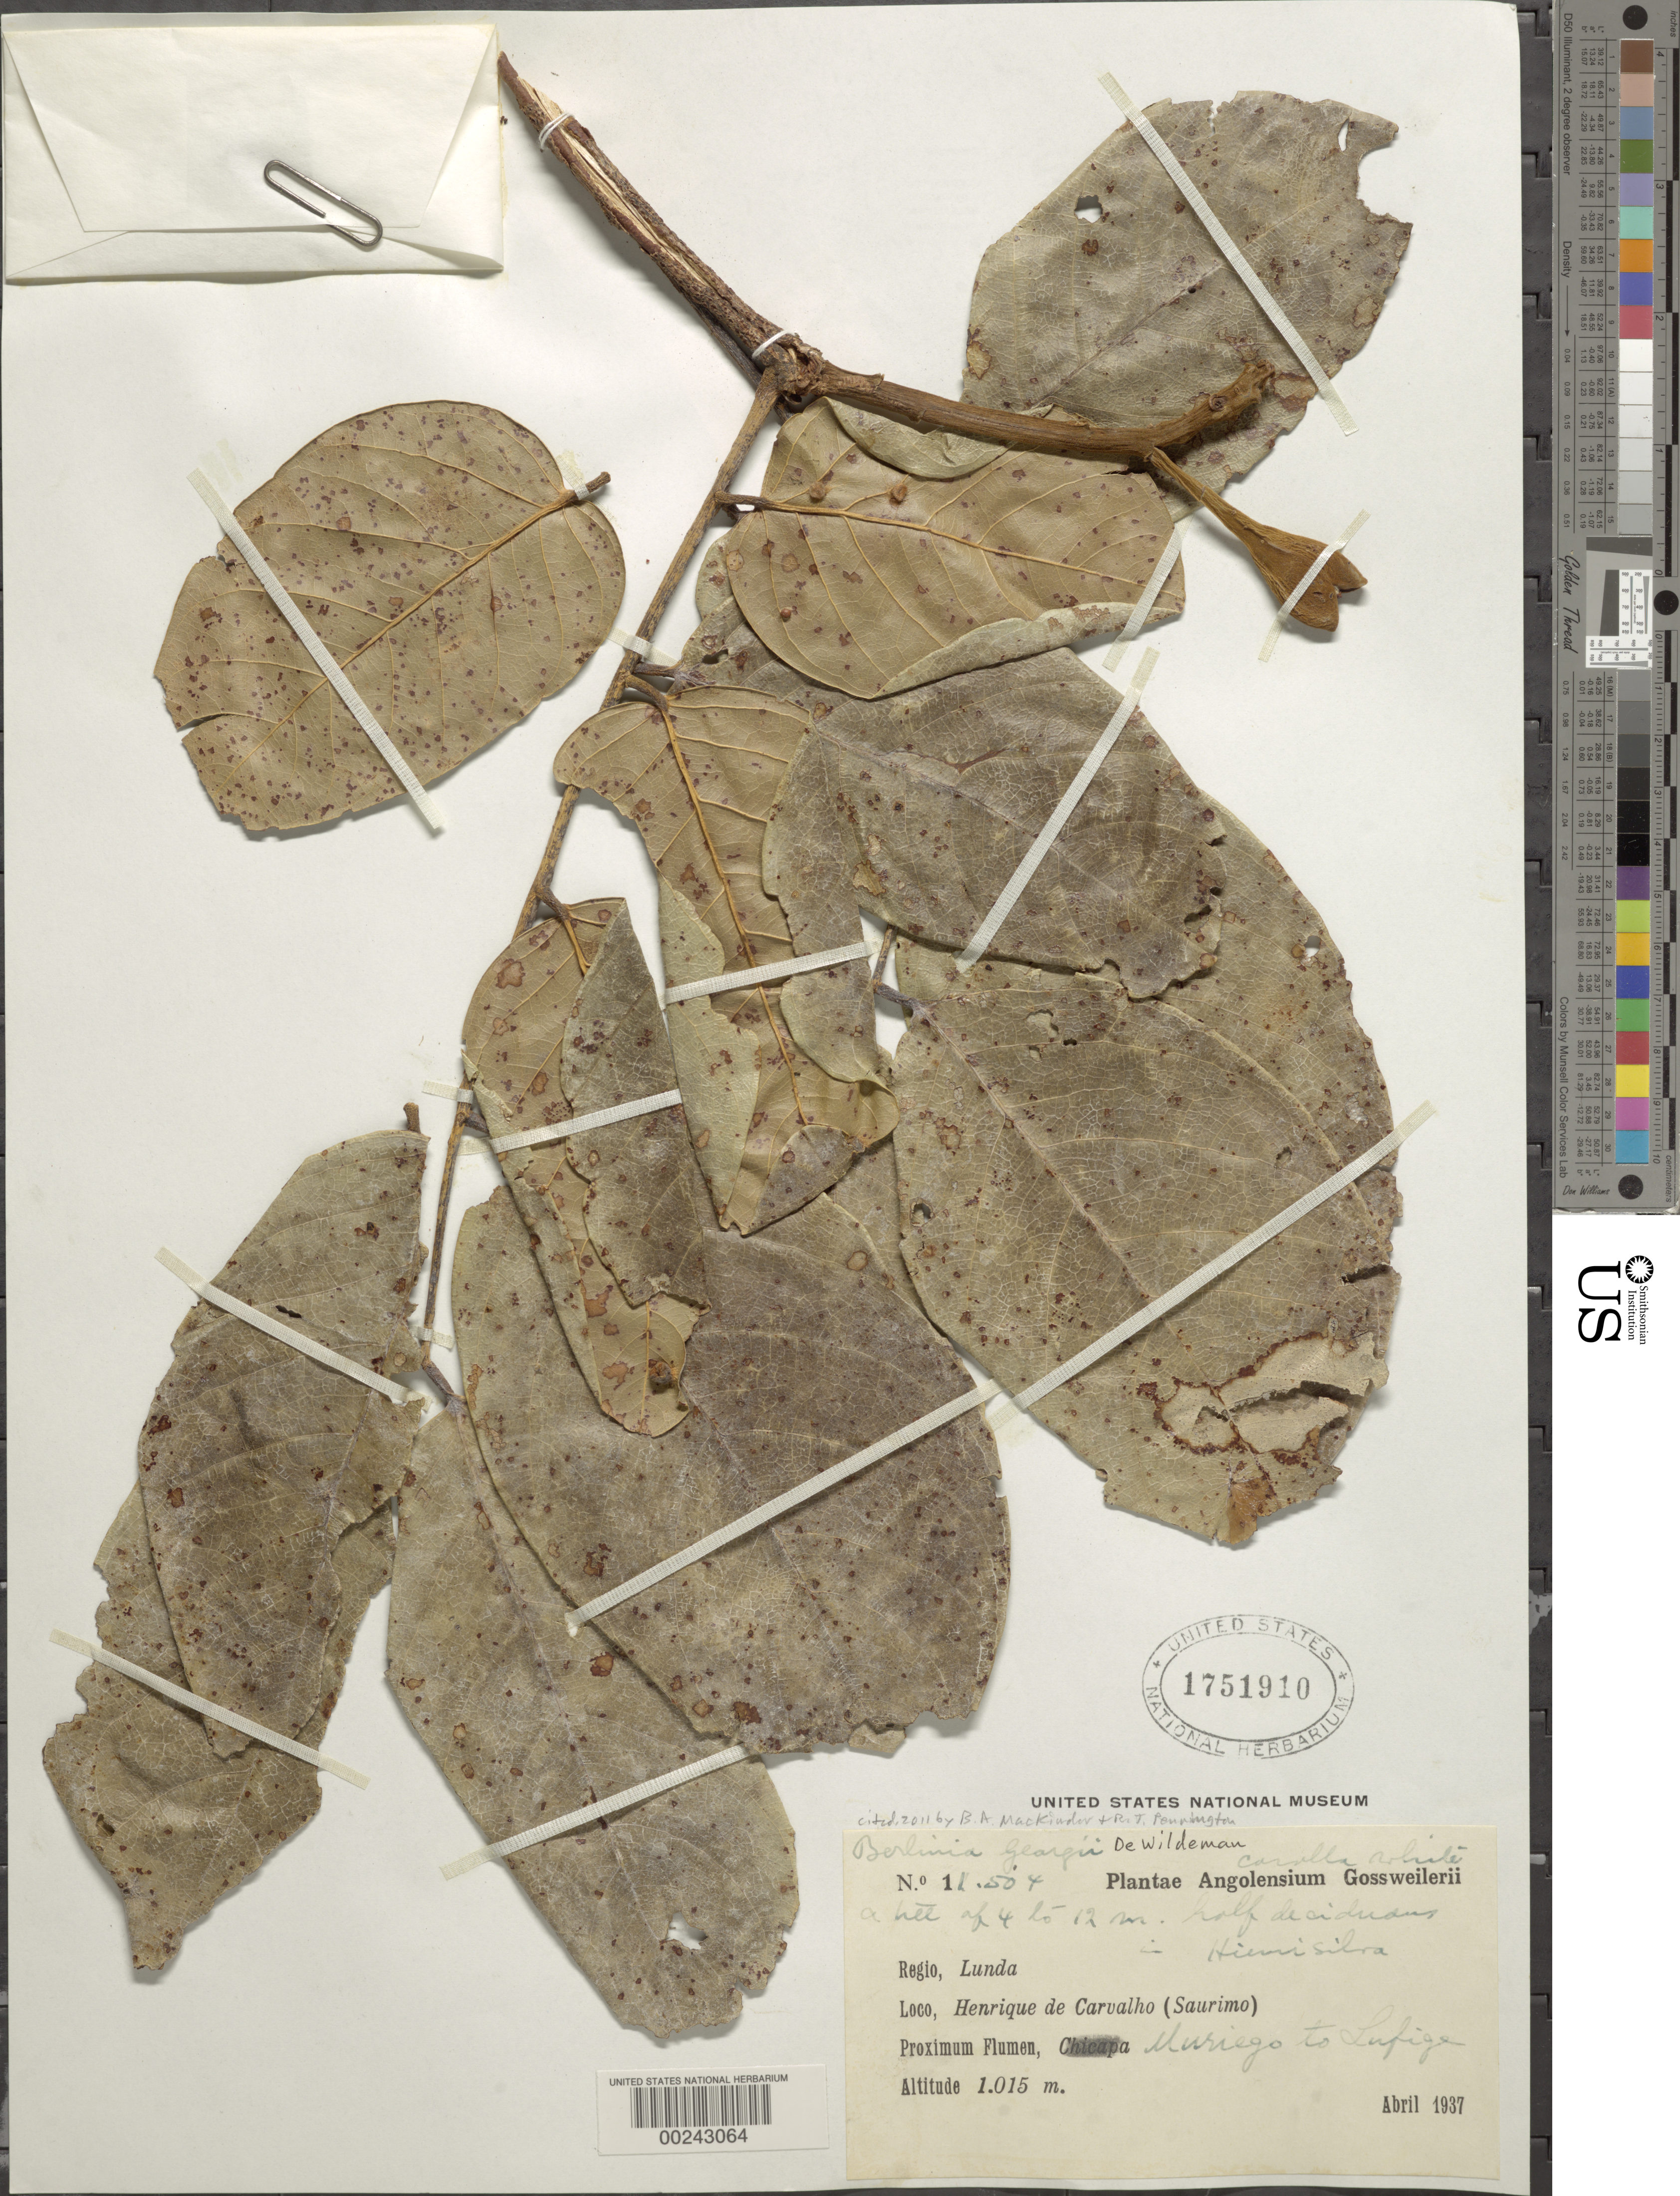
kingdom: Plantae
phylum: Tracheophyta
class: Magnoliopsida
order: Fabales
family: Fabaceae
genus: Berlinia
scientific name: Berlinia giorgii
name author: De Wild.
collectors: J. Gossweiler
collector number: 11504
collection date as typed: Apr 1937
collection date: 1937-04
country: Angola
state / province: Lunda Sul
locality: Henrique de Carvalho (Saurimo), nearest river Muriego to Lufige; Lunda region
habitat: Hemi-forest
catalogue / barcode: US 1751910